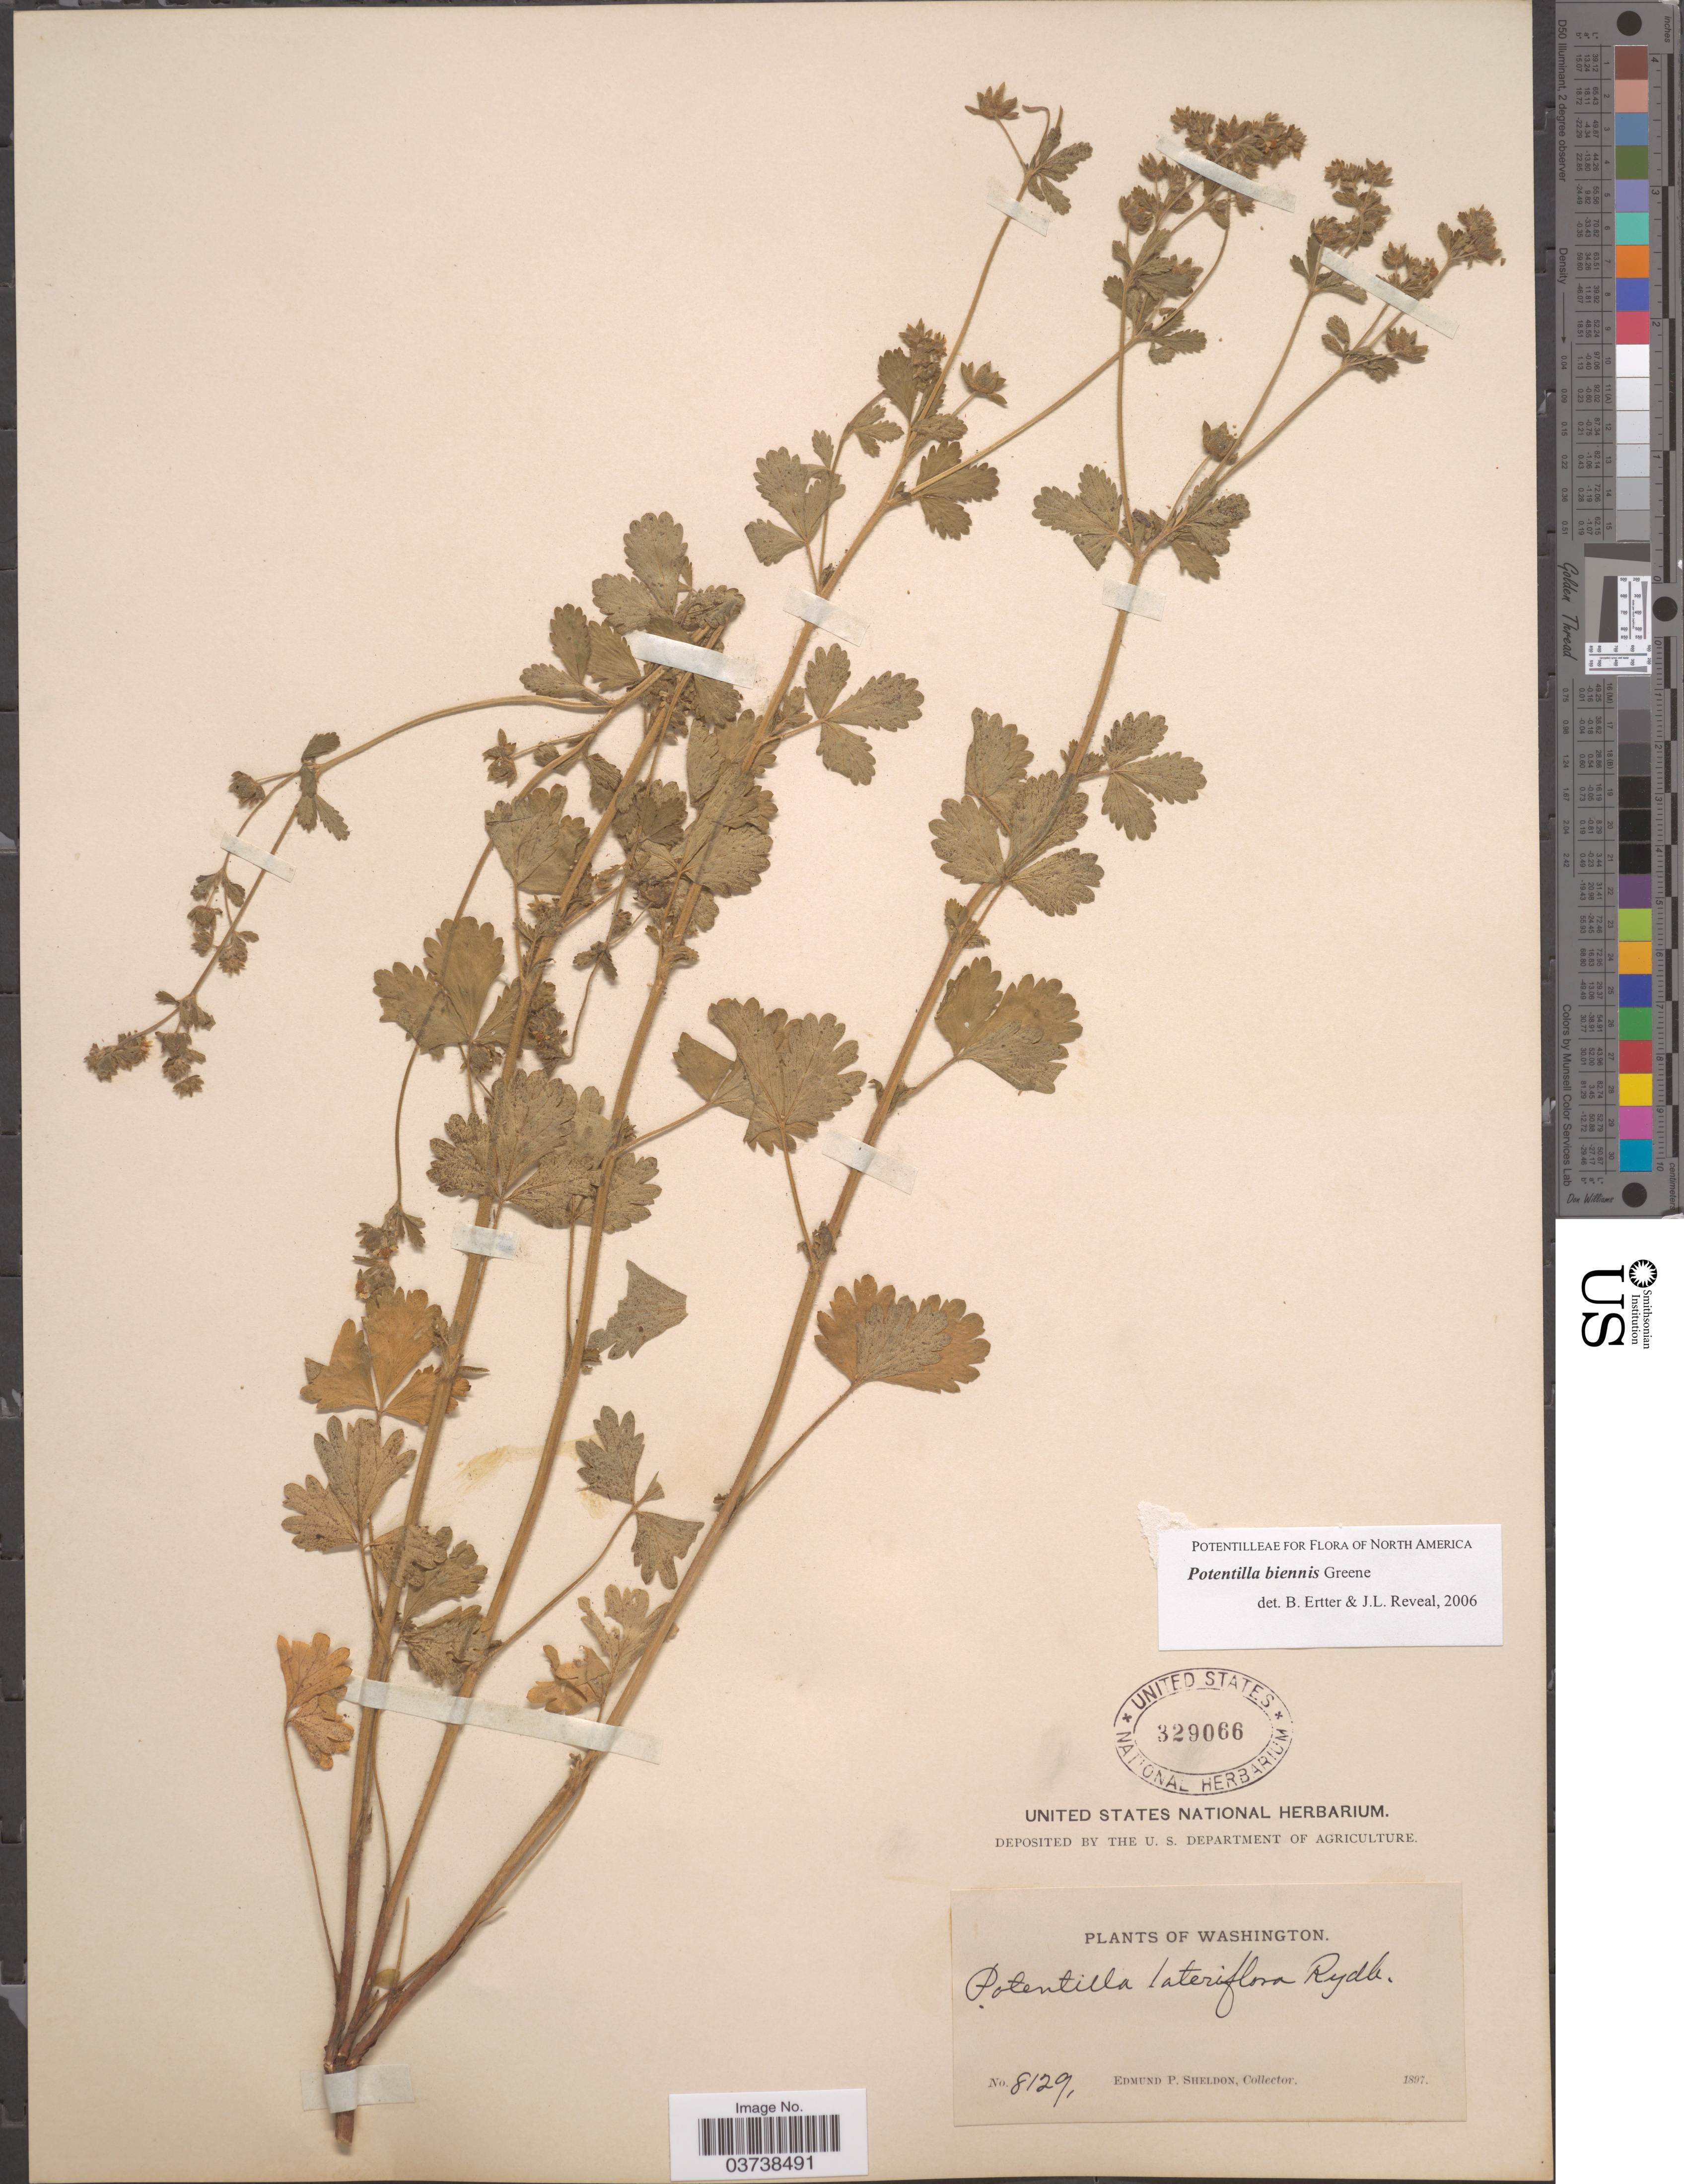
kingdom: Plantae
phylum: Tracheophyta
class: Magnoliopsida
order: Rosales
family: Rosaceae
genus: Potentilla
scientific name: Potentilla biennis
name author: Greene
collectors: E. P. Sheldon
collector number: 8129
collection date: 1897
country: United States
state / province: Washington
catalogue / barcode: US 329066